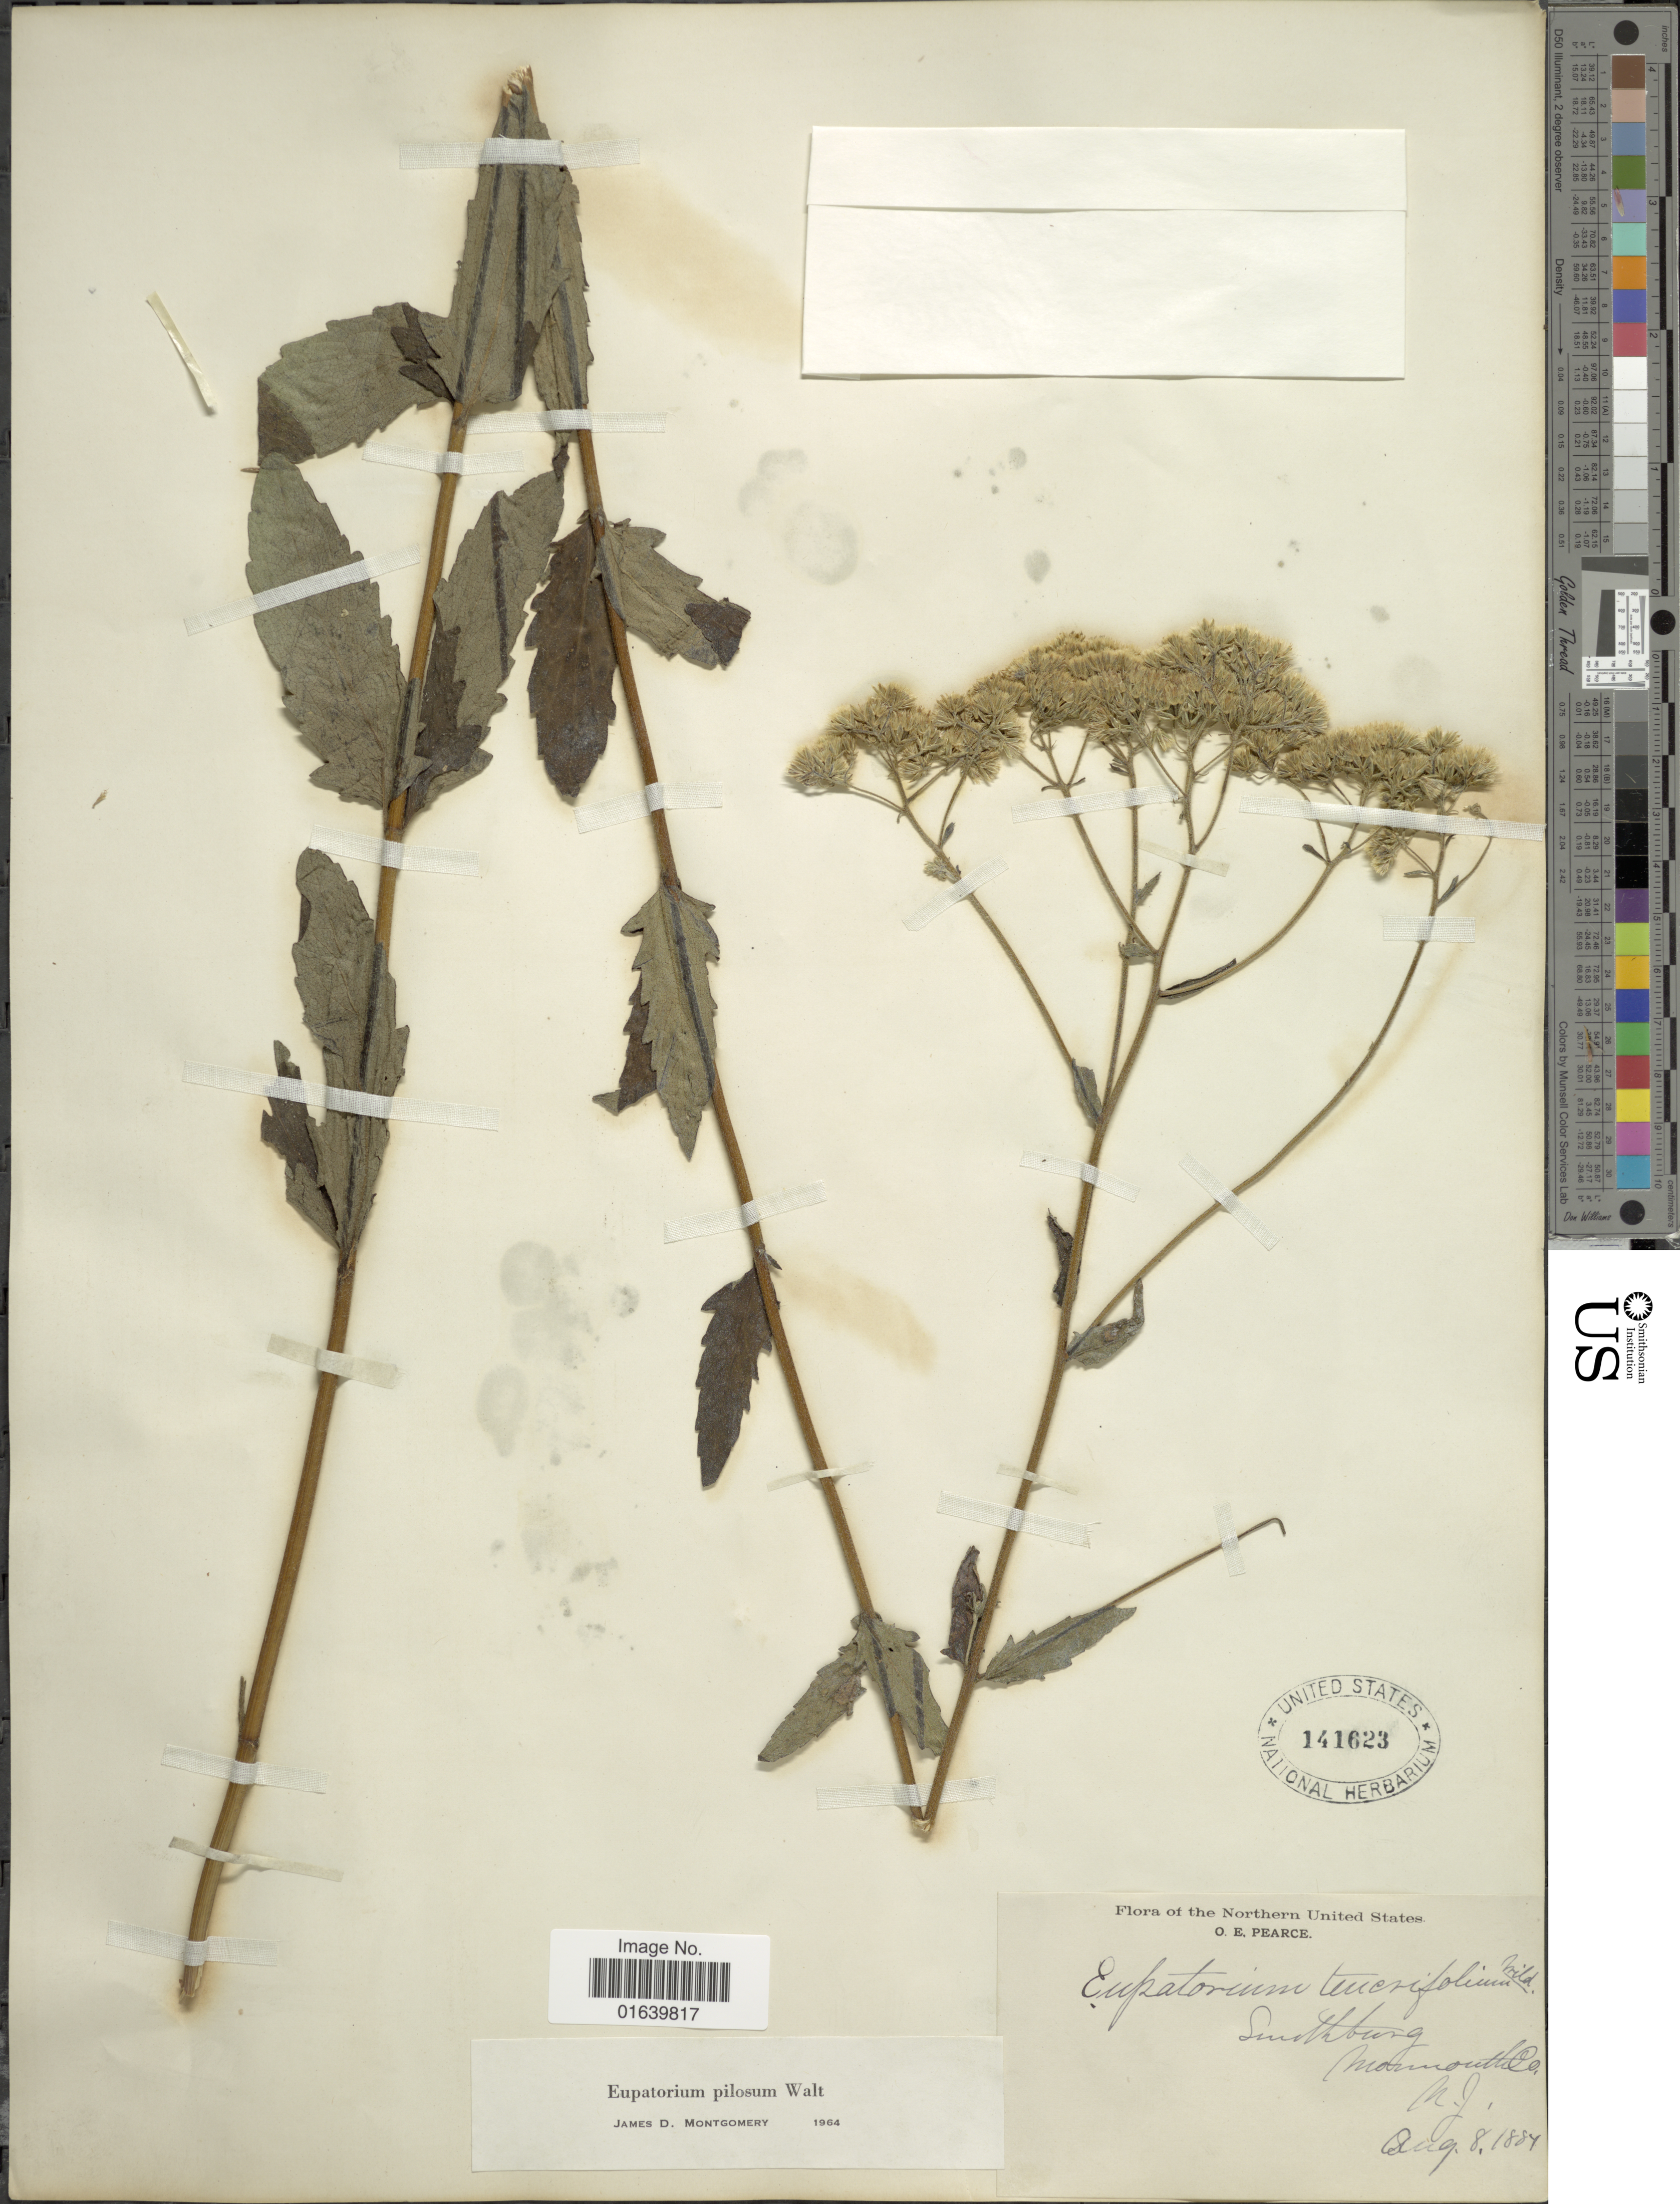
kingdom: Plantae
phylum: Tracheophyta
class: Magnoliopsida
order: Asterales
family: Asteraceae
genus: Eupatorium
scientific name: Eupatorium pilosum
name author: Walter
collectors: O. E. Pearce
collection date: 1884-08-08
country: United States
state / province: New Jersey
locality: The Northern United States, Smithburg, Monmouth Co.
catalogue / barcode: US 141623